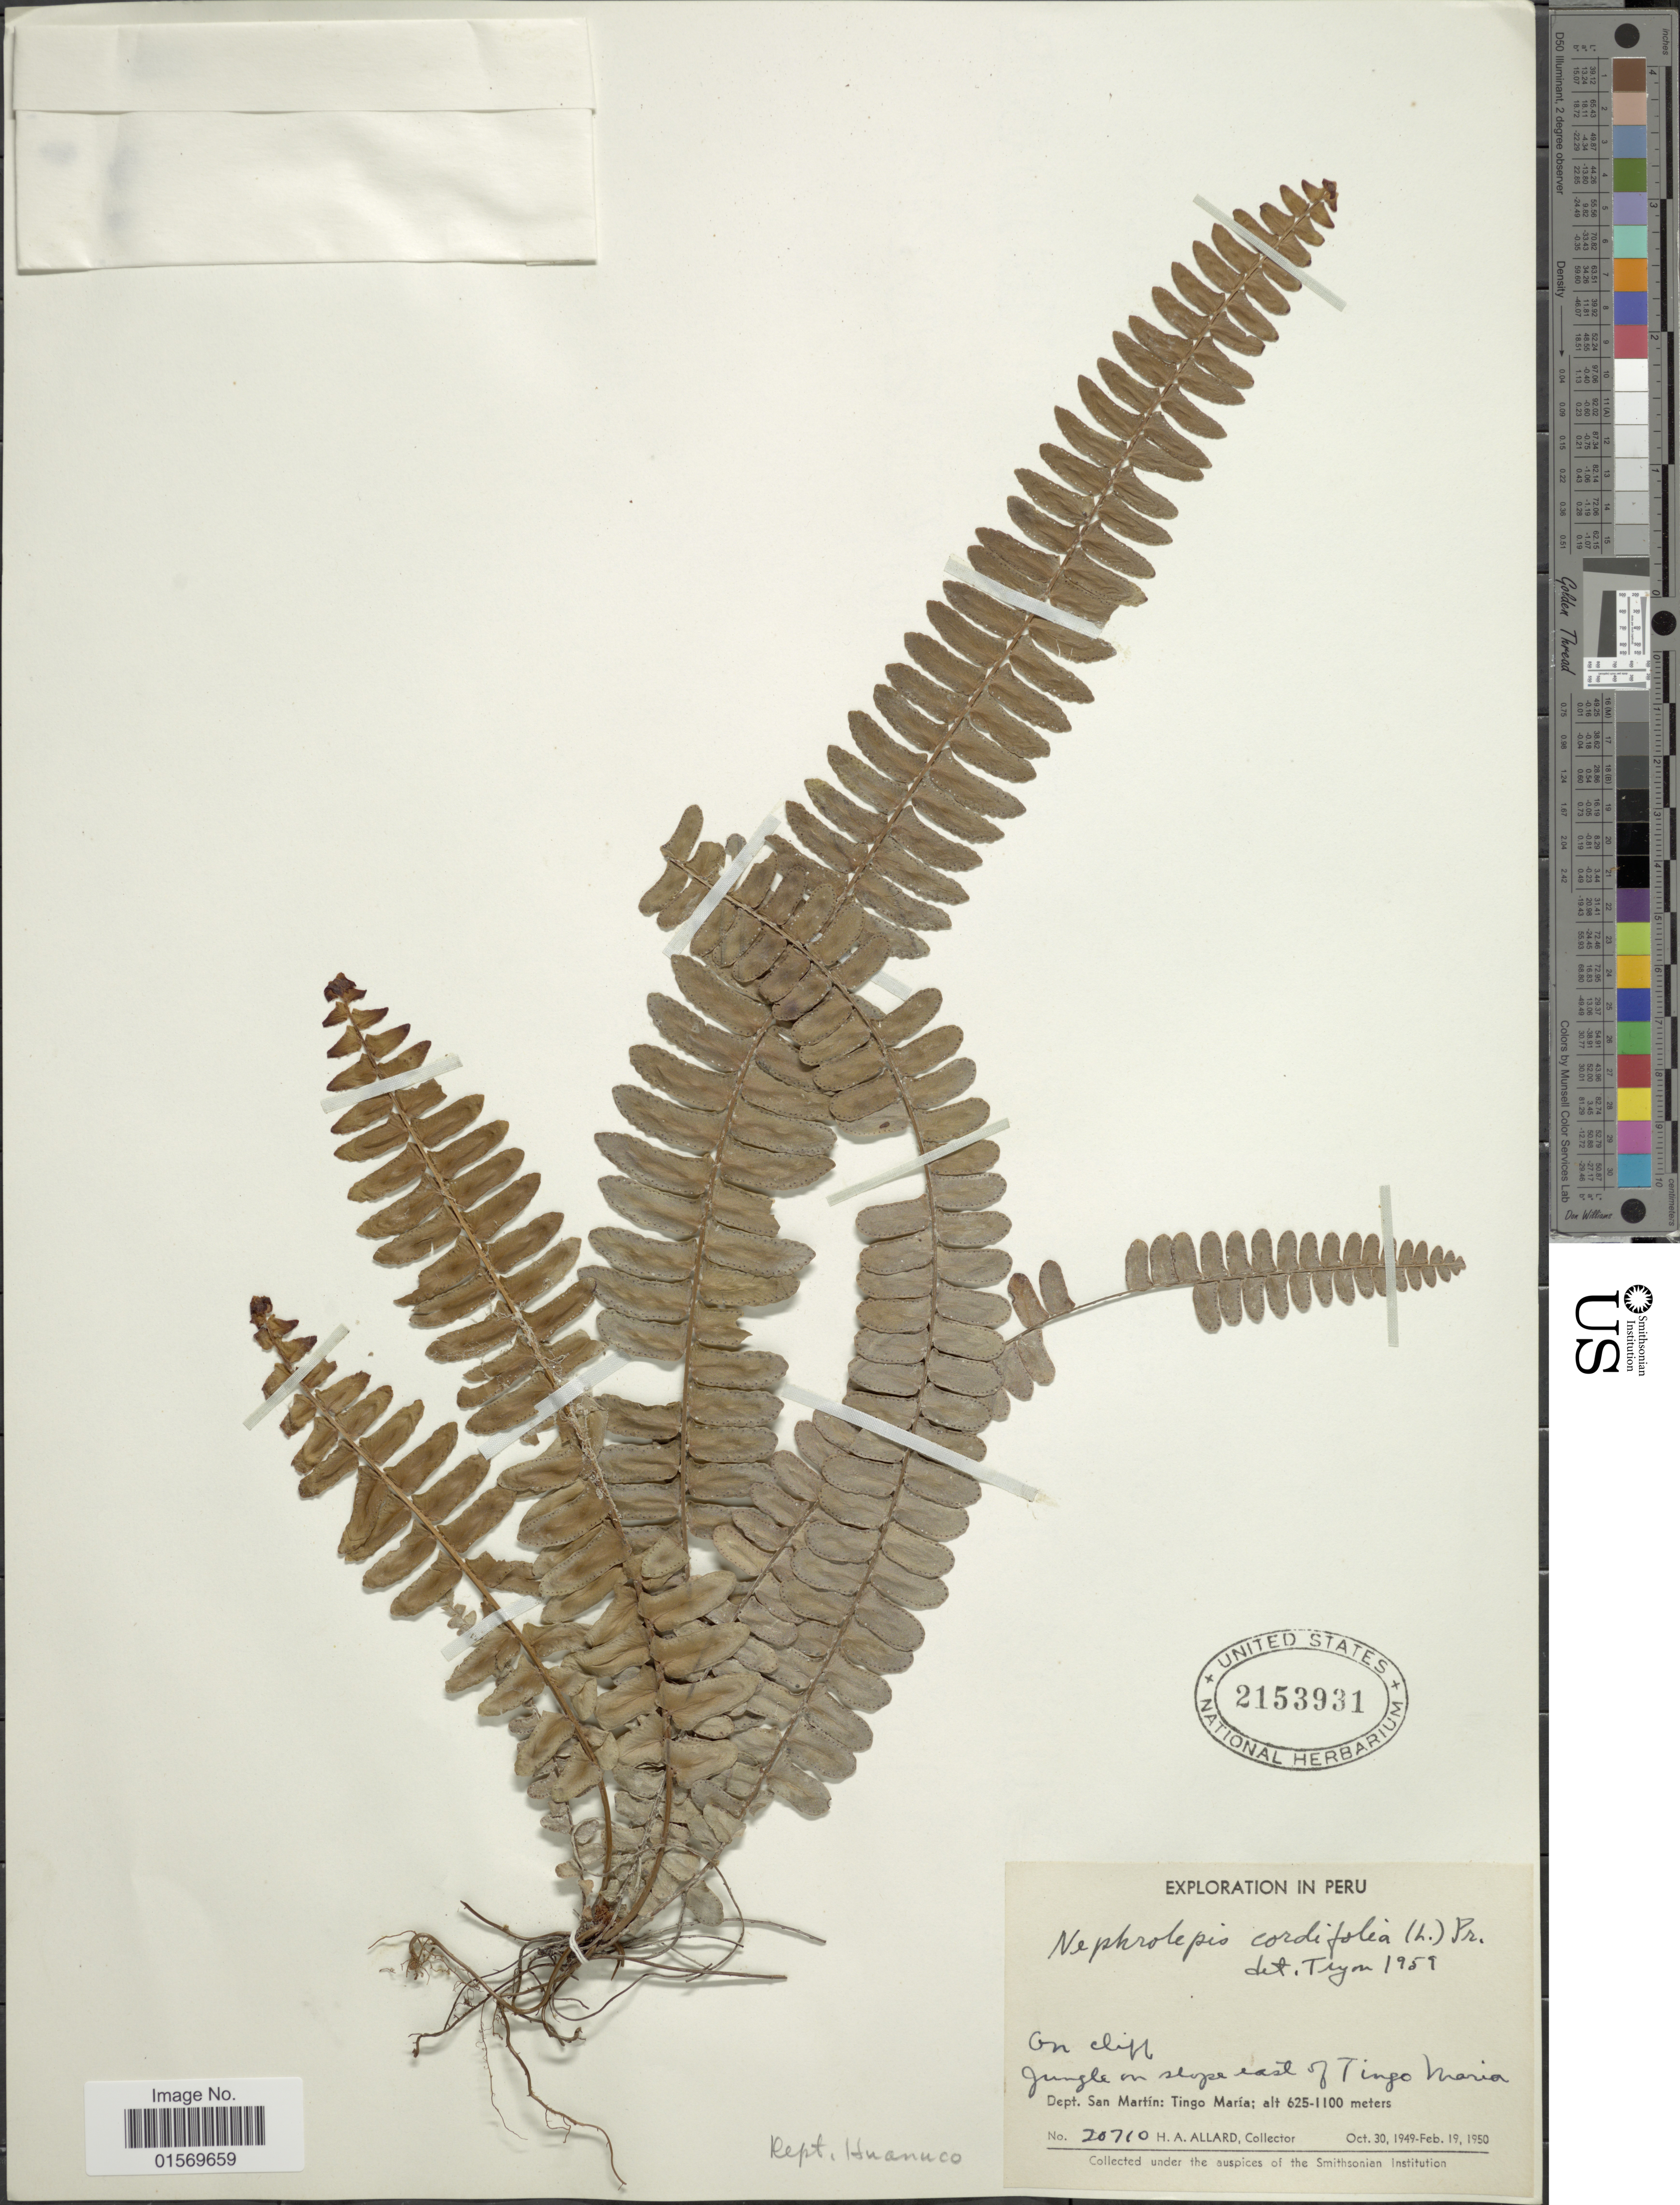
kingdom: Plantae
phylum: Tracheophyta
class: Polypodiopsida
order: Polypodiales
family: Nephrolepidaceae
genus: Nephrolepis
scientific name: Nephrolepis cordifolia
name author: (L.) C. Presl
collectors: H. A. Allard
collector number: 20710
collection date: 1949-10-30/1950-02-19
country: Peru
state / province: San Martín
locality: On cliff, jungle on slope east of Tingo Maria, Tingo Maria.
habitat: in jungle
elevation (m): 625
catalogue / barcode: US 2153931